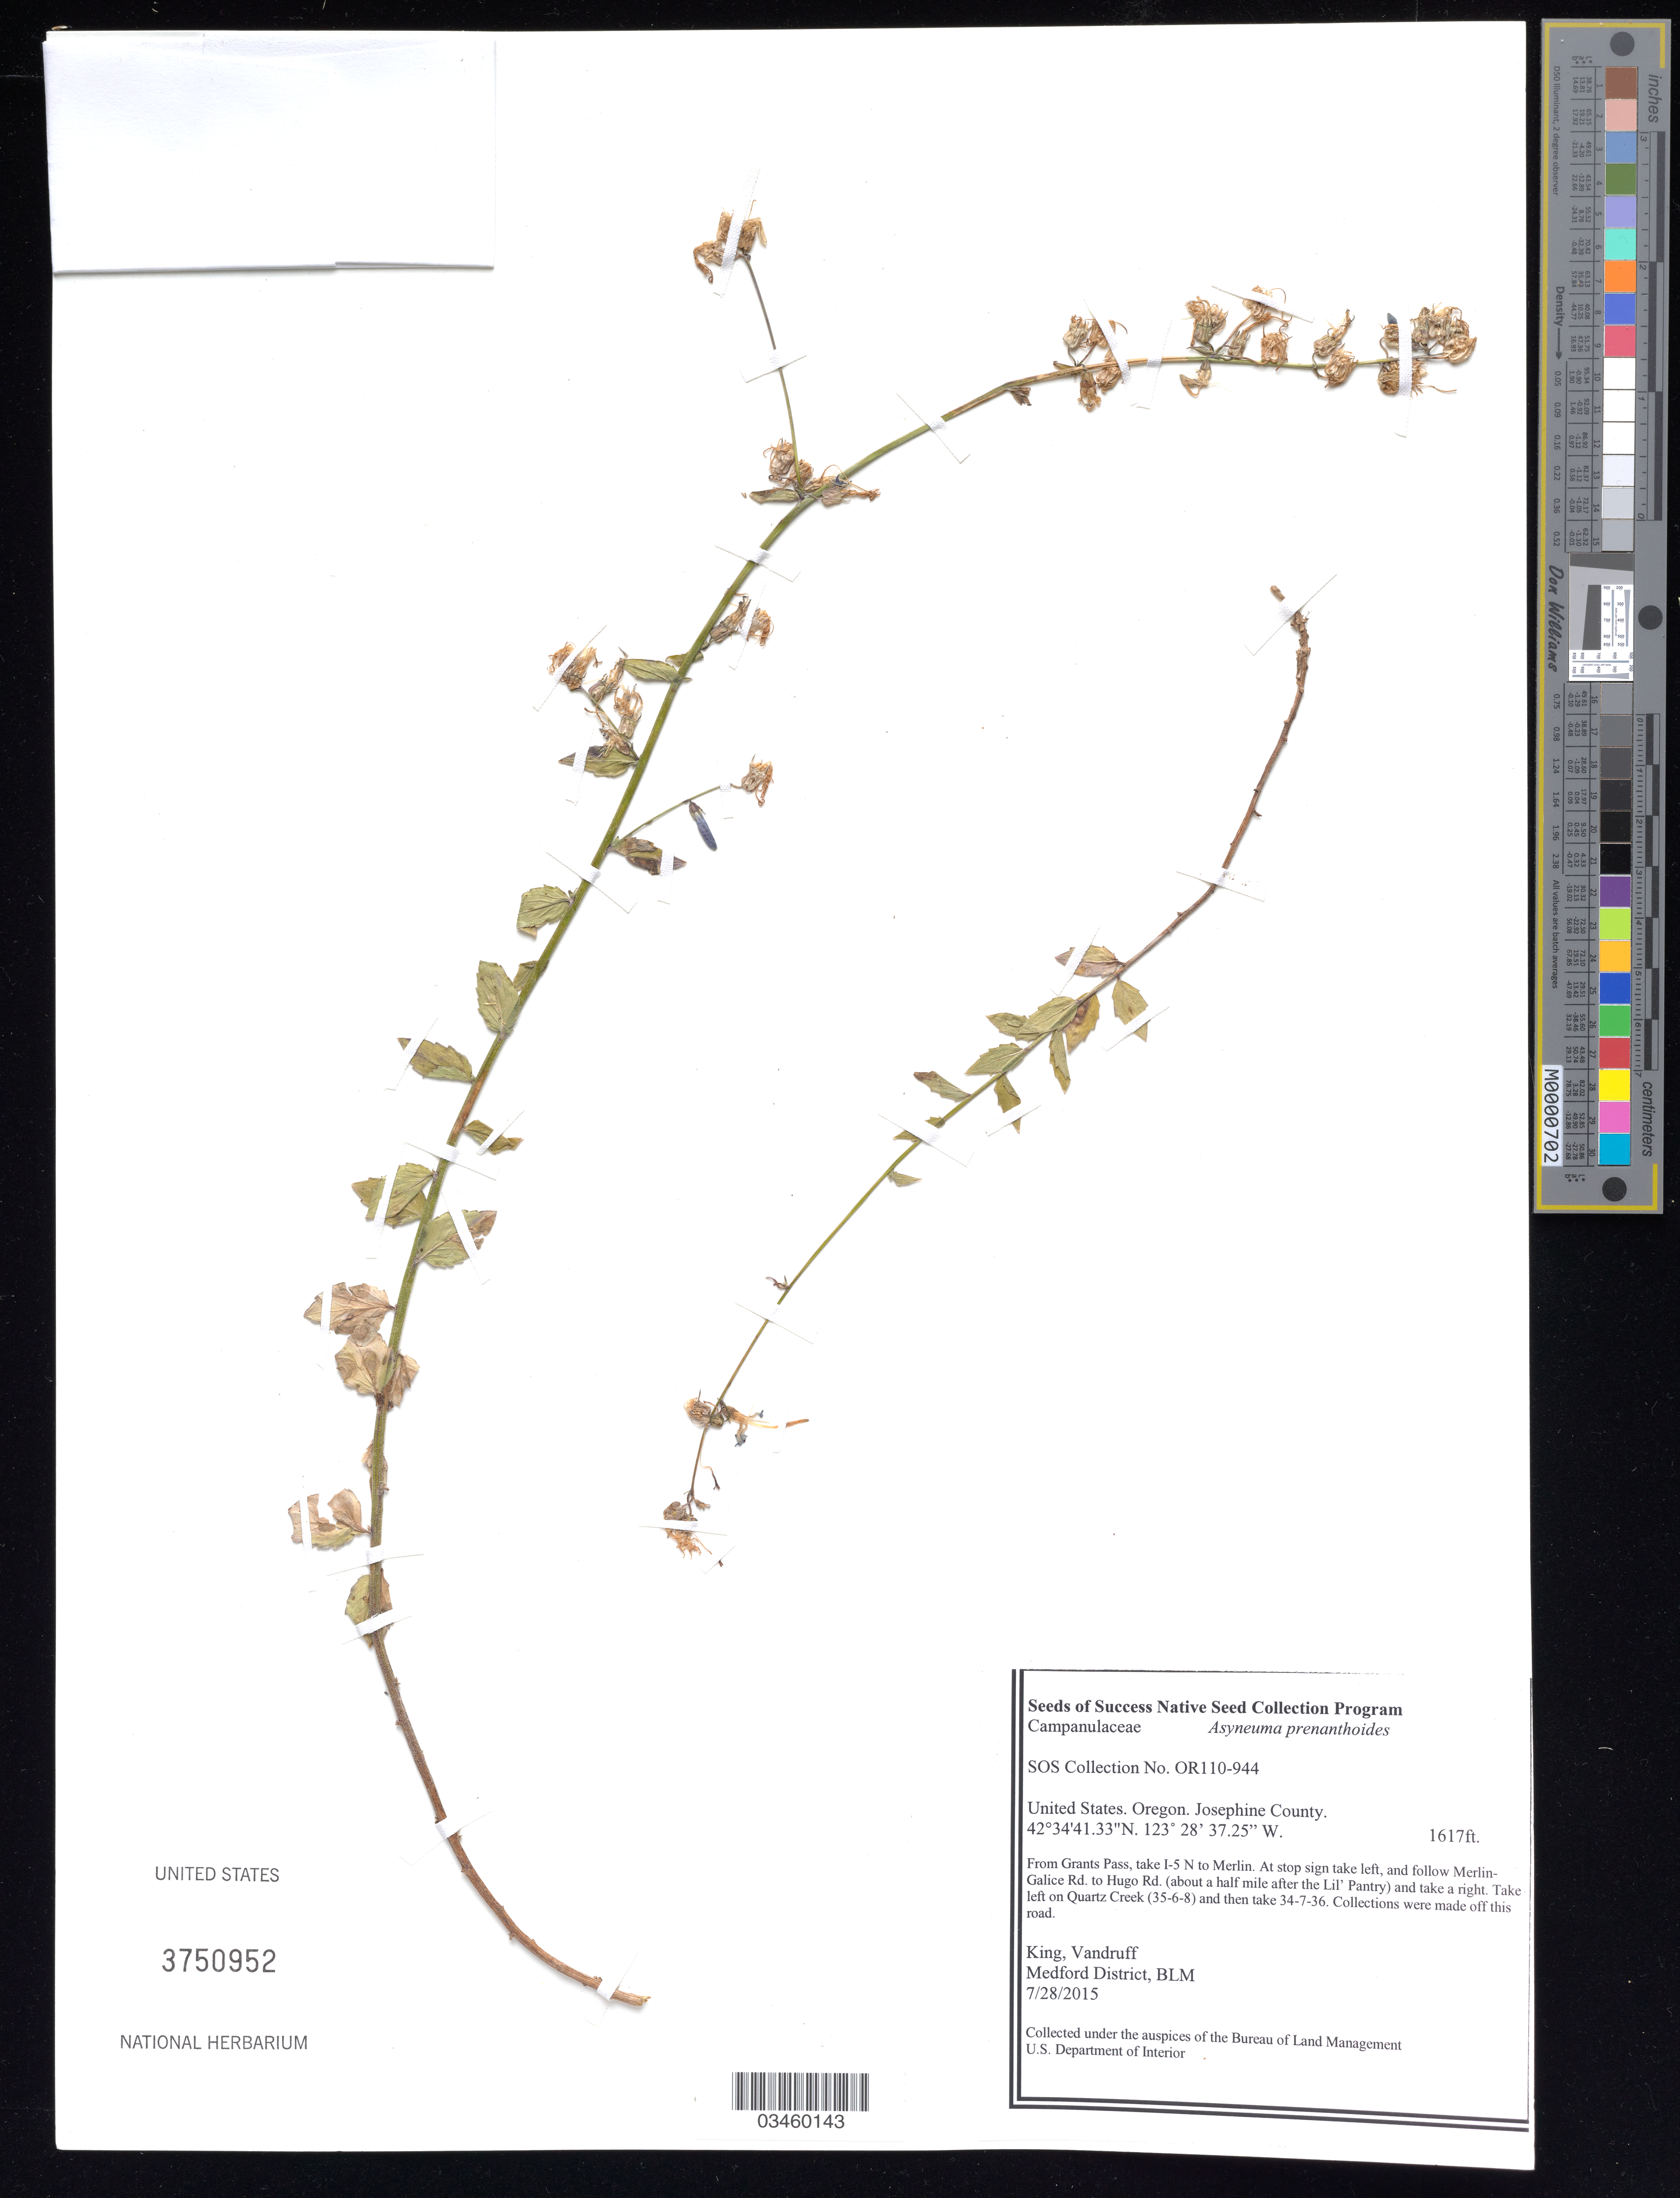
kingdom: Plantae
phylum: Tracheophyta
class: Magnoliopsida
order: Asterales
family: Campanulaceae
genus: Asyneuma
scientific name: Asyneuma prenanthoides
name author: (Durieu) McVaugh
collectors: King, -- & -. Vandruff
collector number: OR110-944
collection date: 2015-07-28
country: United States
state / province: Oregon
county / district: Josephine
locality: Quartz Creek, 34-7-36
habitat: Mixed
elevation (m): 493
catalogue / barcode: US 3750952